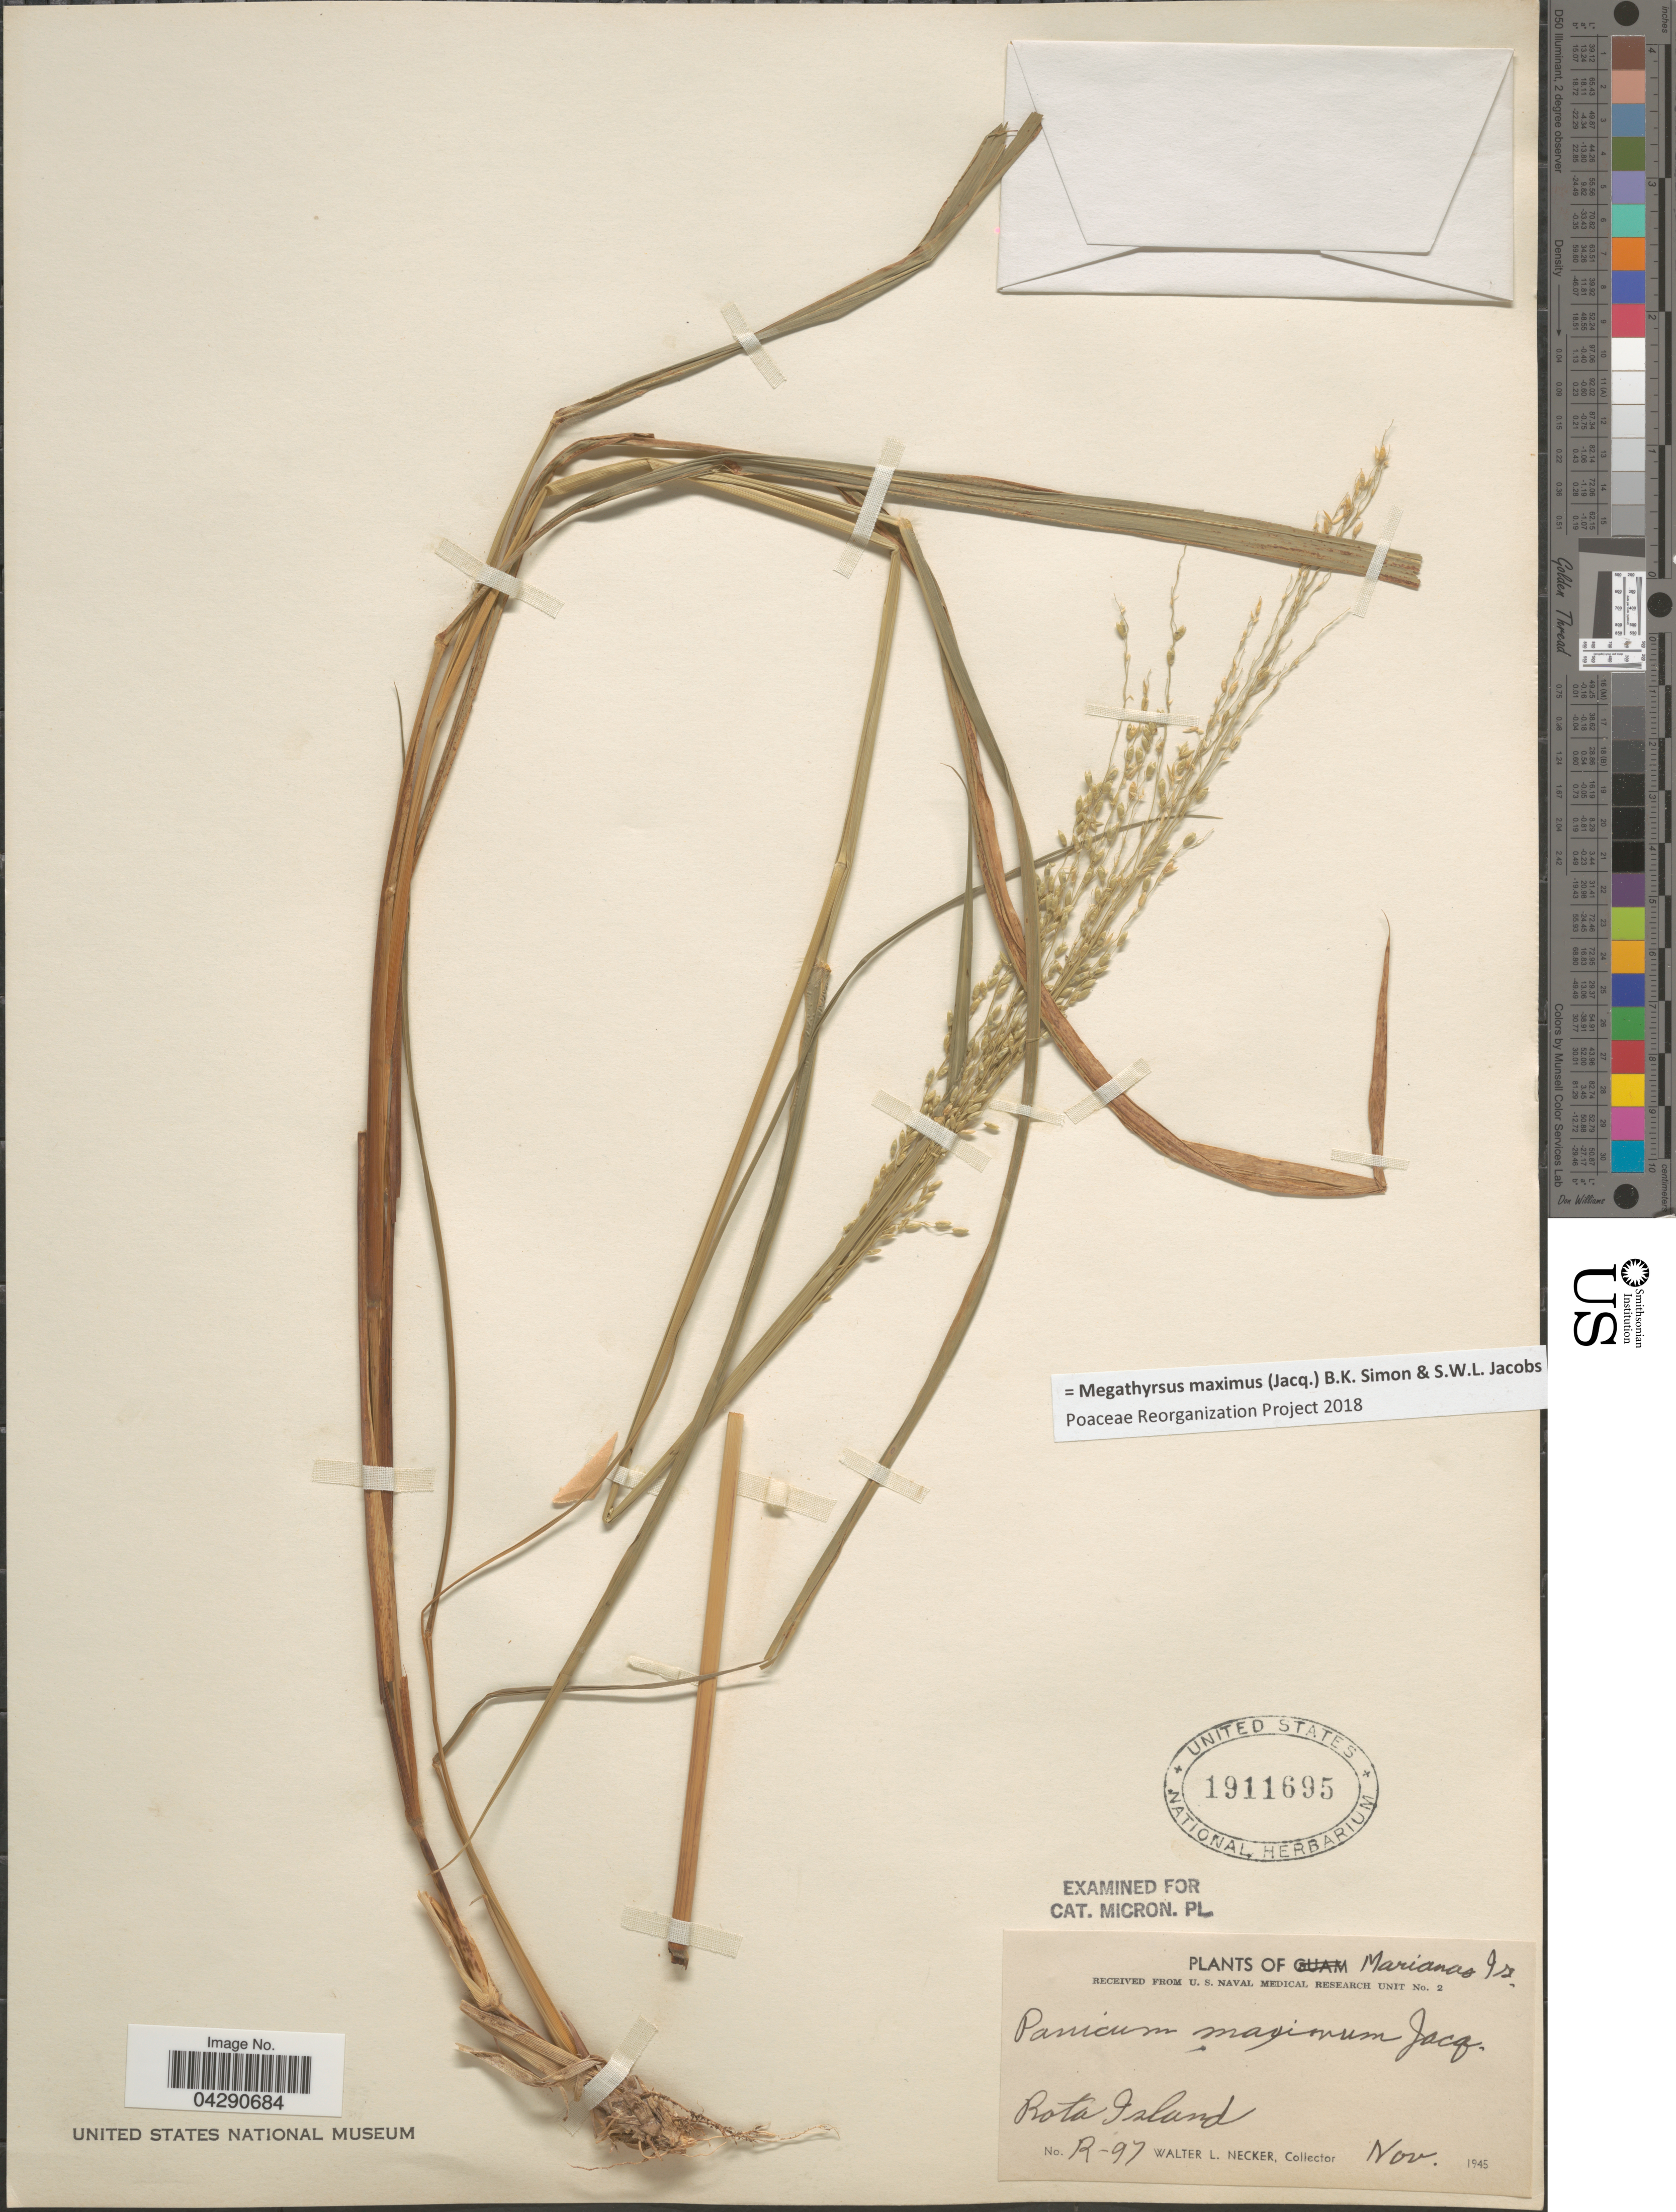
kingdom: Plantae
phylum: Tracheophyta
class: Liliopsida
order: Poales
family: Poaceae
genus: Megathyrsus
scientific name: Megathyrsus maximus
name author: (Jacq.) B.K. Simon & S.W.L. Jacobs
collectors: W. L. Necker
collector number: R-97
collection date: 1945-11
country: Northern Mariana Islands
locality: Rota Island.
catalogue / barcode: US 1911695